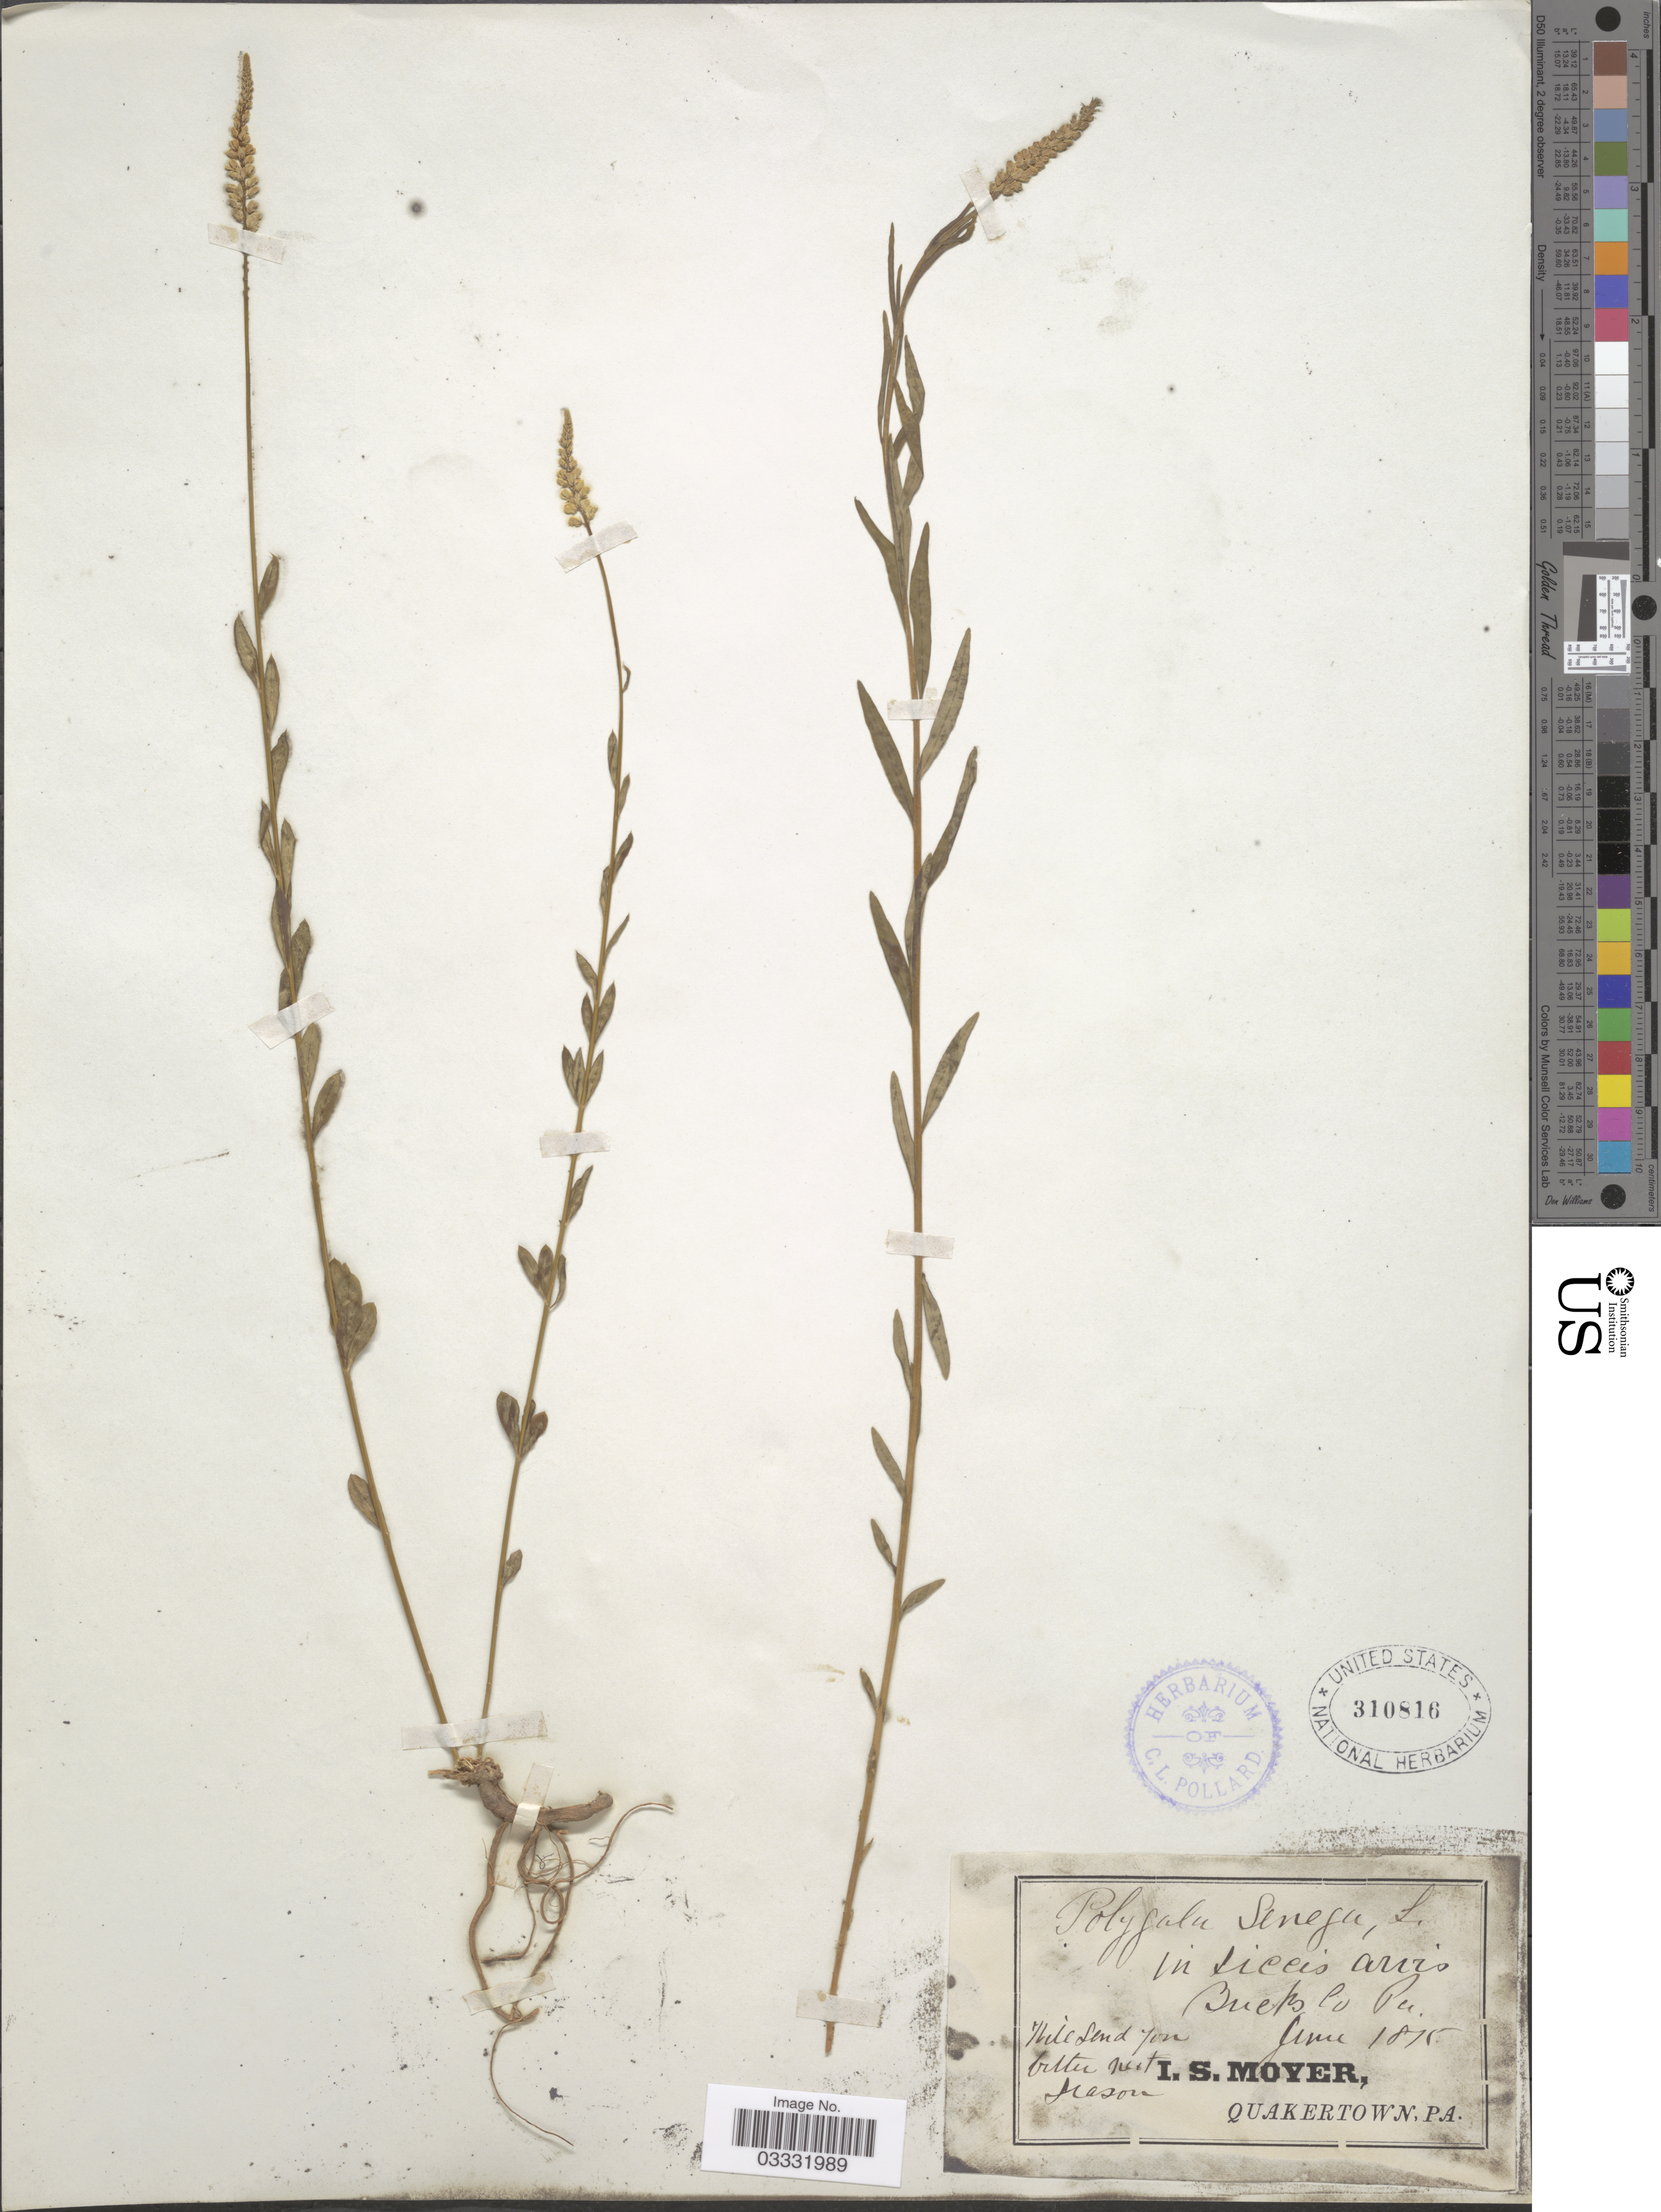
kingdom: Plantae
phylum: Tracheophyta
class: Magnoliopsida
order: Fabales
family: Polygalaceae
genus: Polygala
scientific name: Polygala senega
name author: L.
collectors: I. S. Moyer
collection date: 1875-06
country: United States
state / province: Pennsylvania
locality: In siccis arvis Bucks Co. In de land [interpreted] Jon [interpreted] bitter [interpreted] west Mason.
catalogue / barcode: US 310816